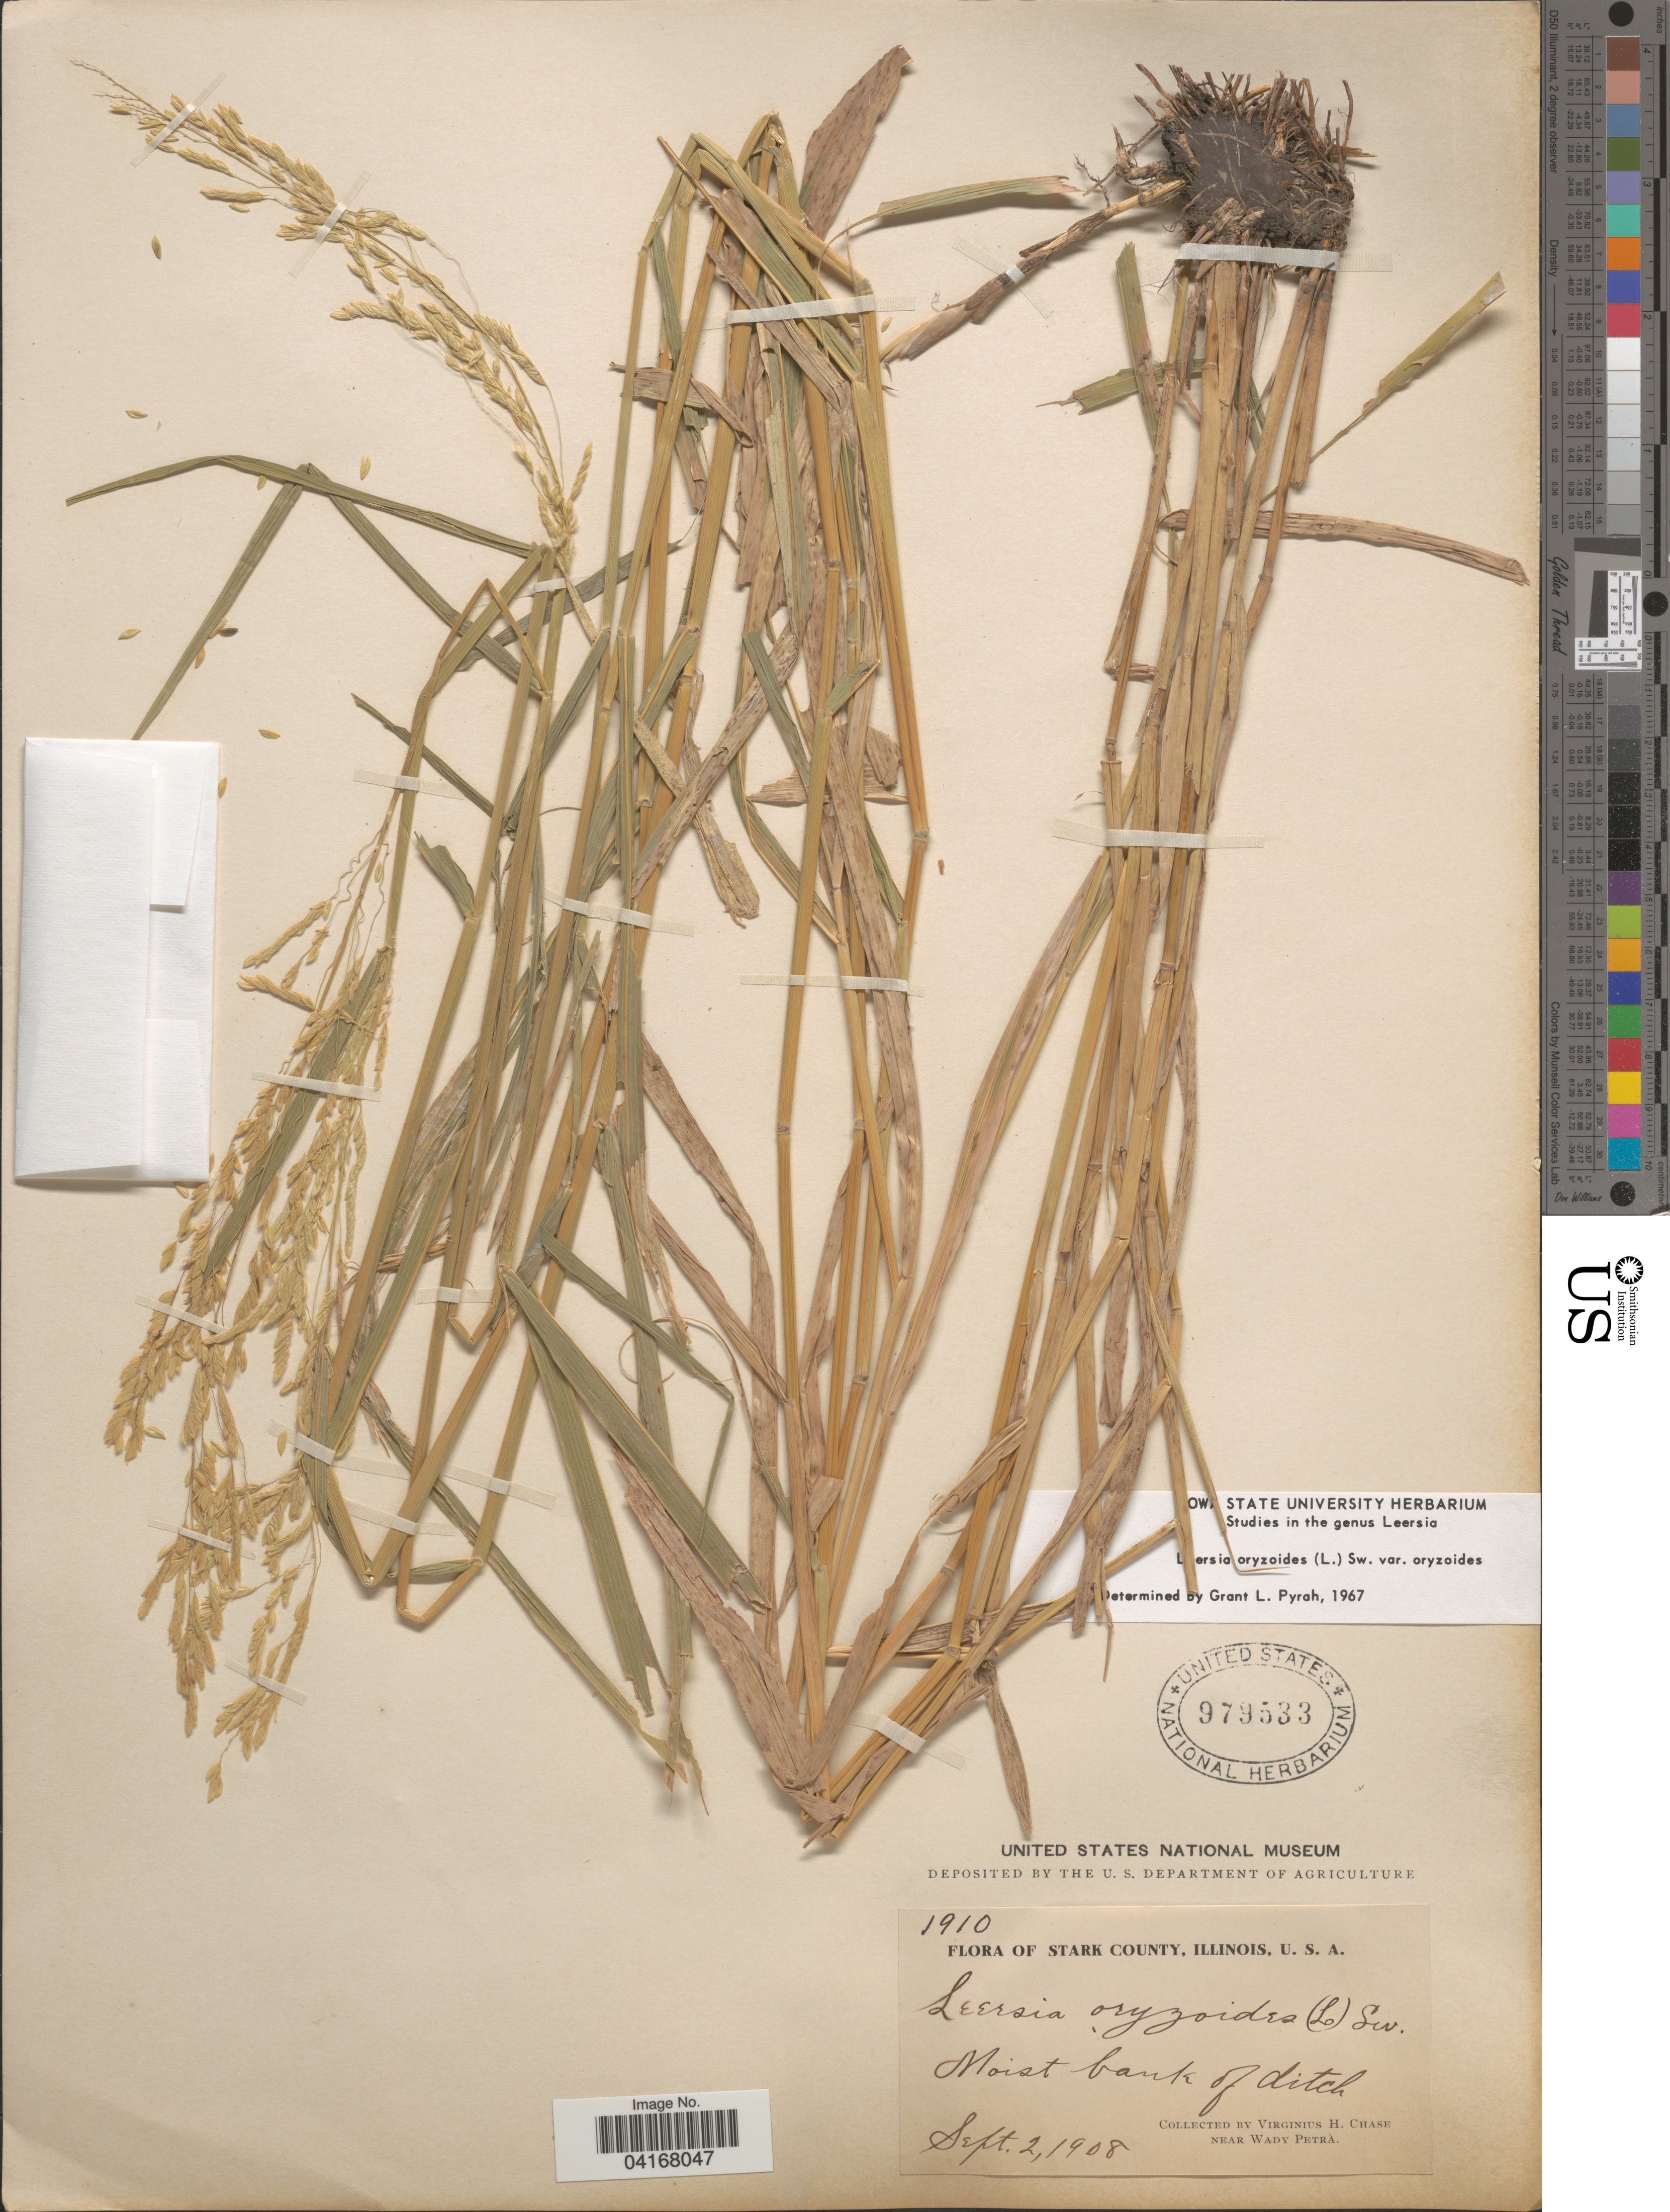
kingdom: Plantae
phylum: Tracheophyta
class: Liliopsida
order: Poales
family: Poaceae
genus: Leersia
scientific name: Leersia oryzoides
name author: (L.) Sw.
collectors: V. H. Chase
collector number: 1910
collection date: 1908-09-02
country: United States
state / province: Illinois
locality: Stark County. Near Wady Petra.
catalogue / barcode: US 979533